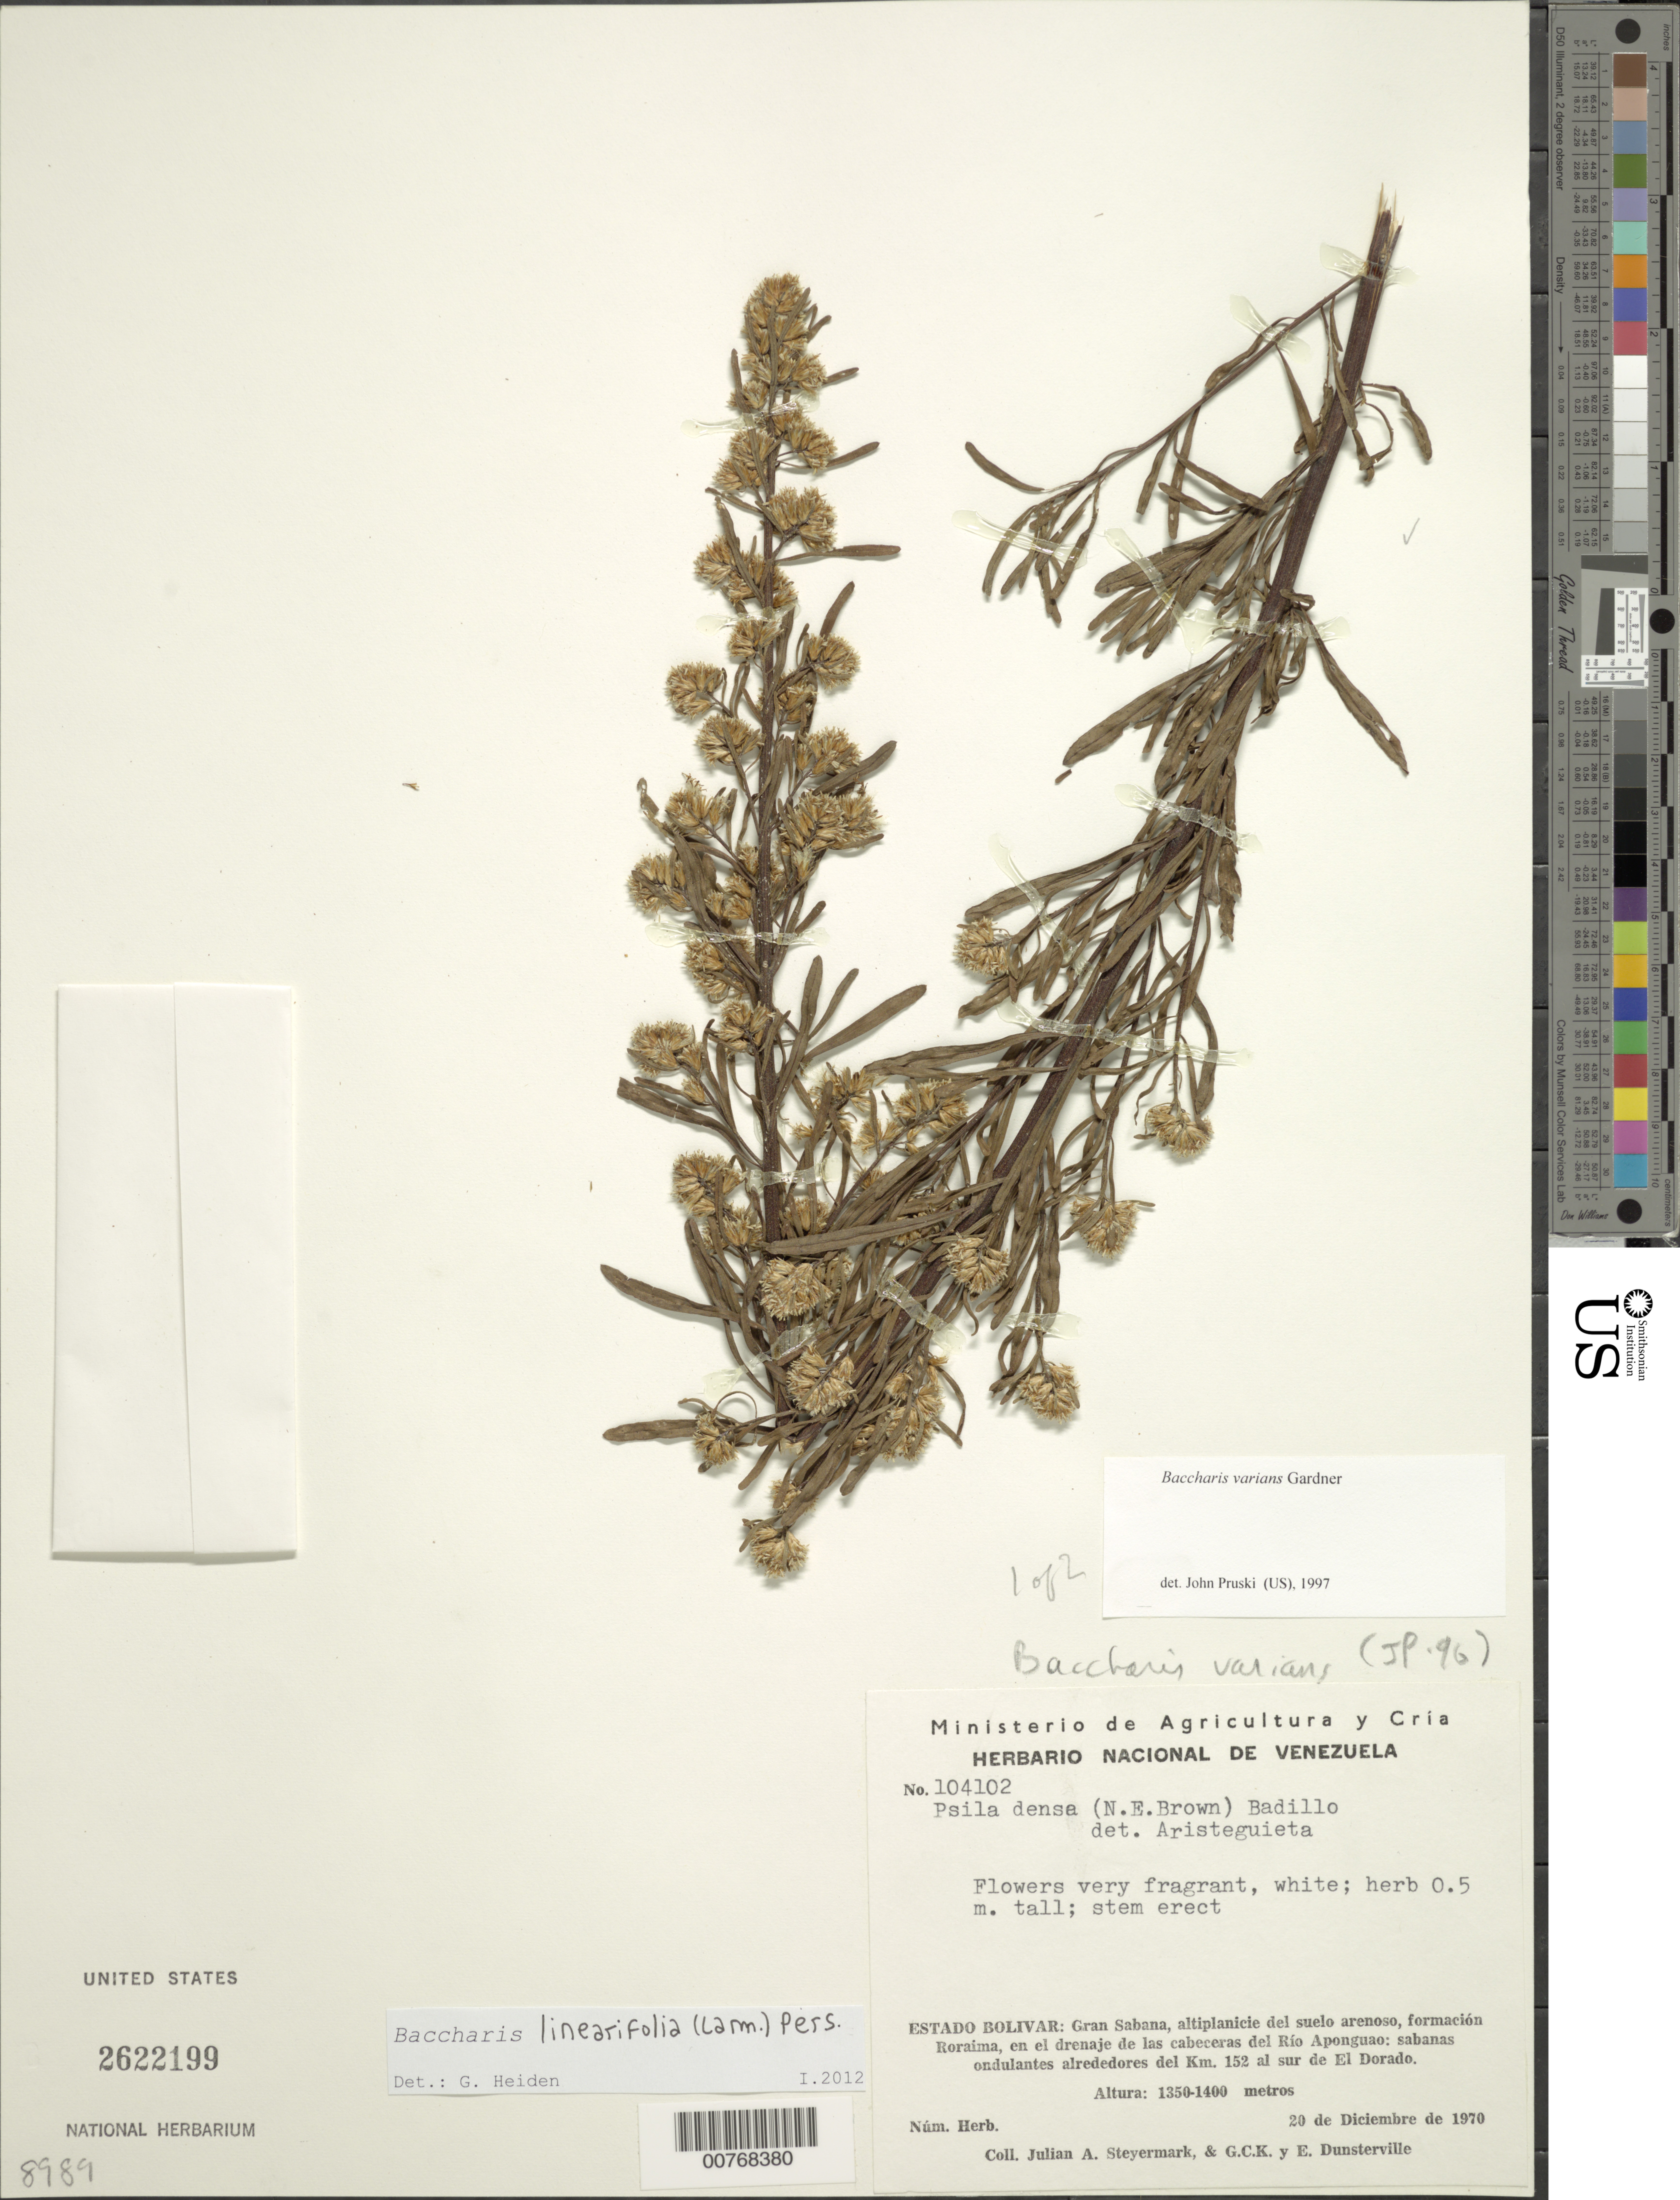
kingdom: Plantae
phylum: Tracheophyta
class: Magnoliopsida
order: Asterales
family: Asteraceae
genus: Baccharis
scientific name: Baccharis linearifolia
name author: (Lam.) Pers.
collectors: J. Steyermark, G. C. K. Dunsterville & E. Dunsterville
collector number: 104102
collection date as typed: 20-Dec-70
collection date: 1970-12-20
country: Venezuela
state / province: Bolívar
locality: Gran Sabana, Roraima, drenaje de las caberceras Río Aponguao, km 152 al sur de El Dorado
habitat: Sabanas ondulantes alrededores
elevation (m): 1350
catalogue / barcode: US 2622199